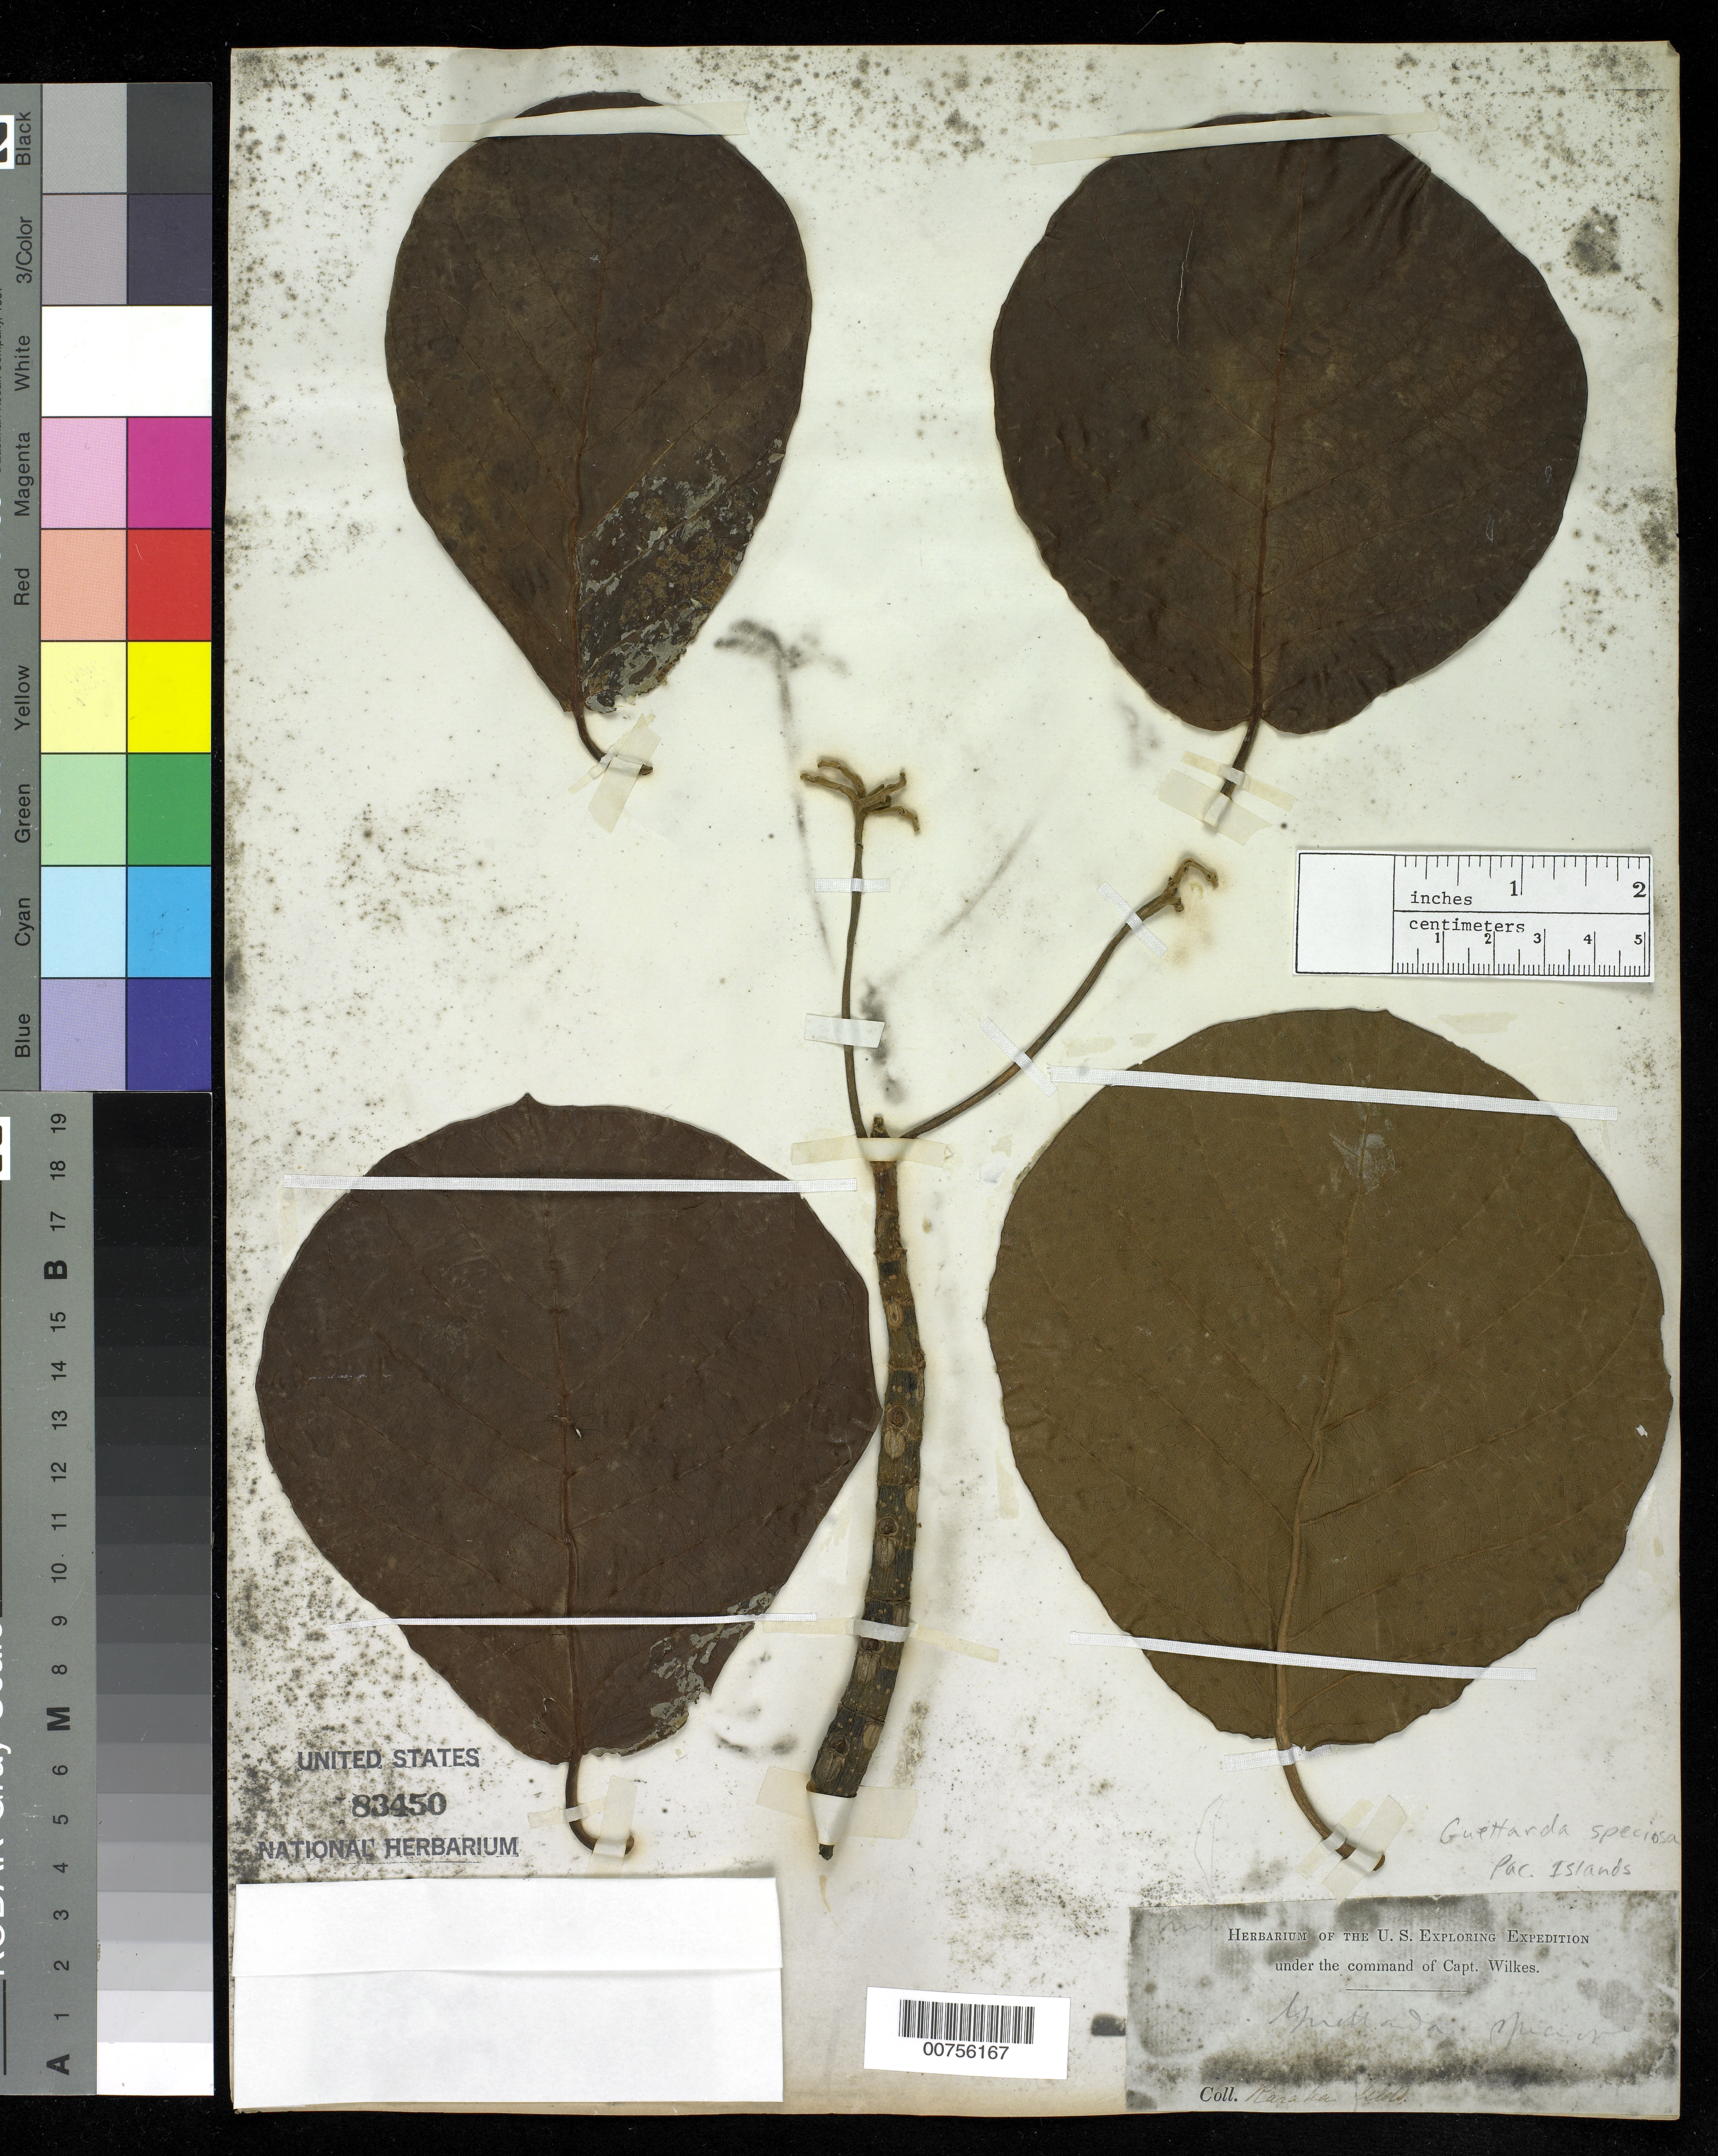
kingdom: Plantae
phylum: Tracheophyta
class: Magnoliopsida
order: Gentianales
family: Rubiaceae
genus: Guettarda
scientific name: Guettarda speciosa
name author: L.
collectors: Wilkes Explor. Exped.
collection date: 1838/1842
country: French Polynesia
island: Raraka Atoll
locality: Raraka Islands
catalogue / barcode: US 83450